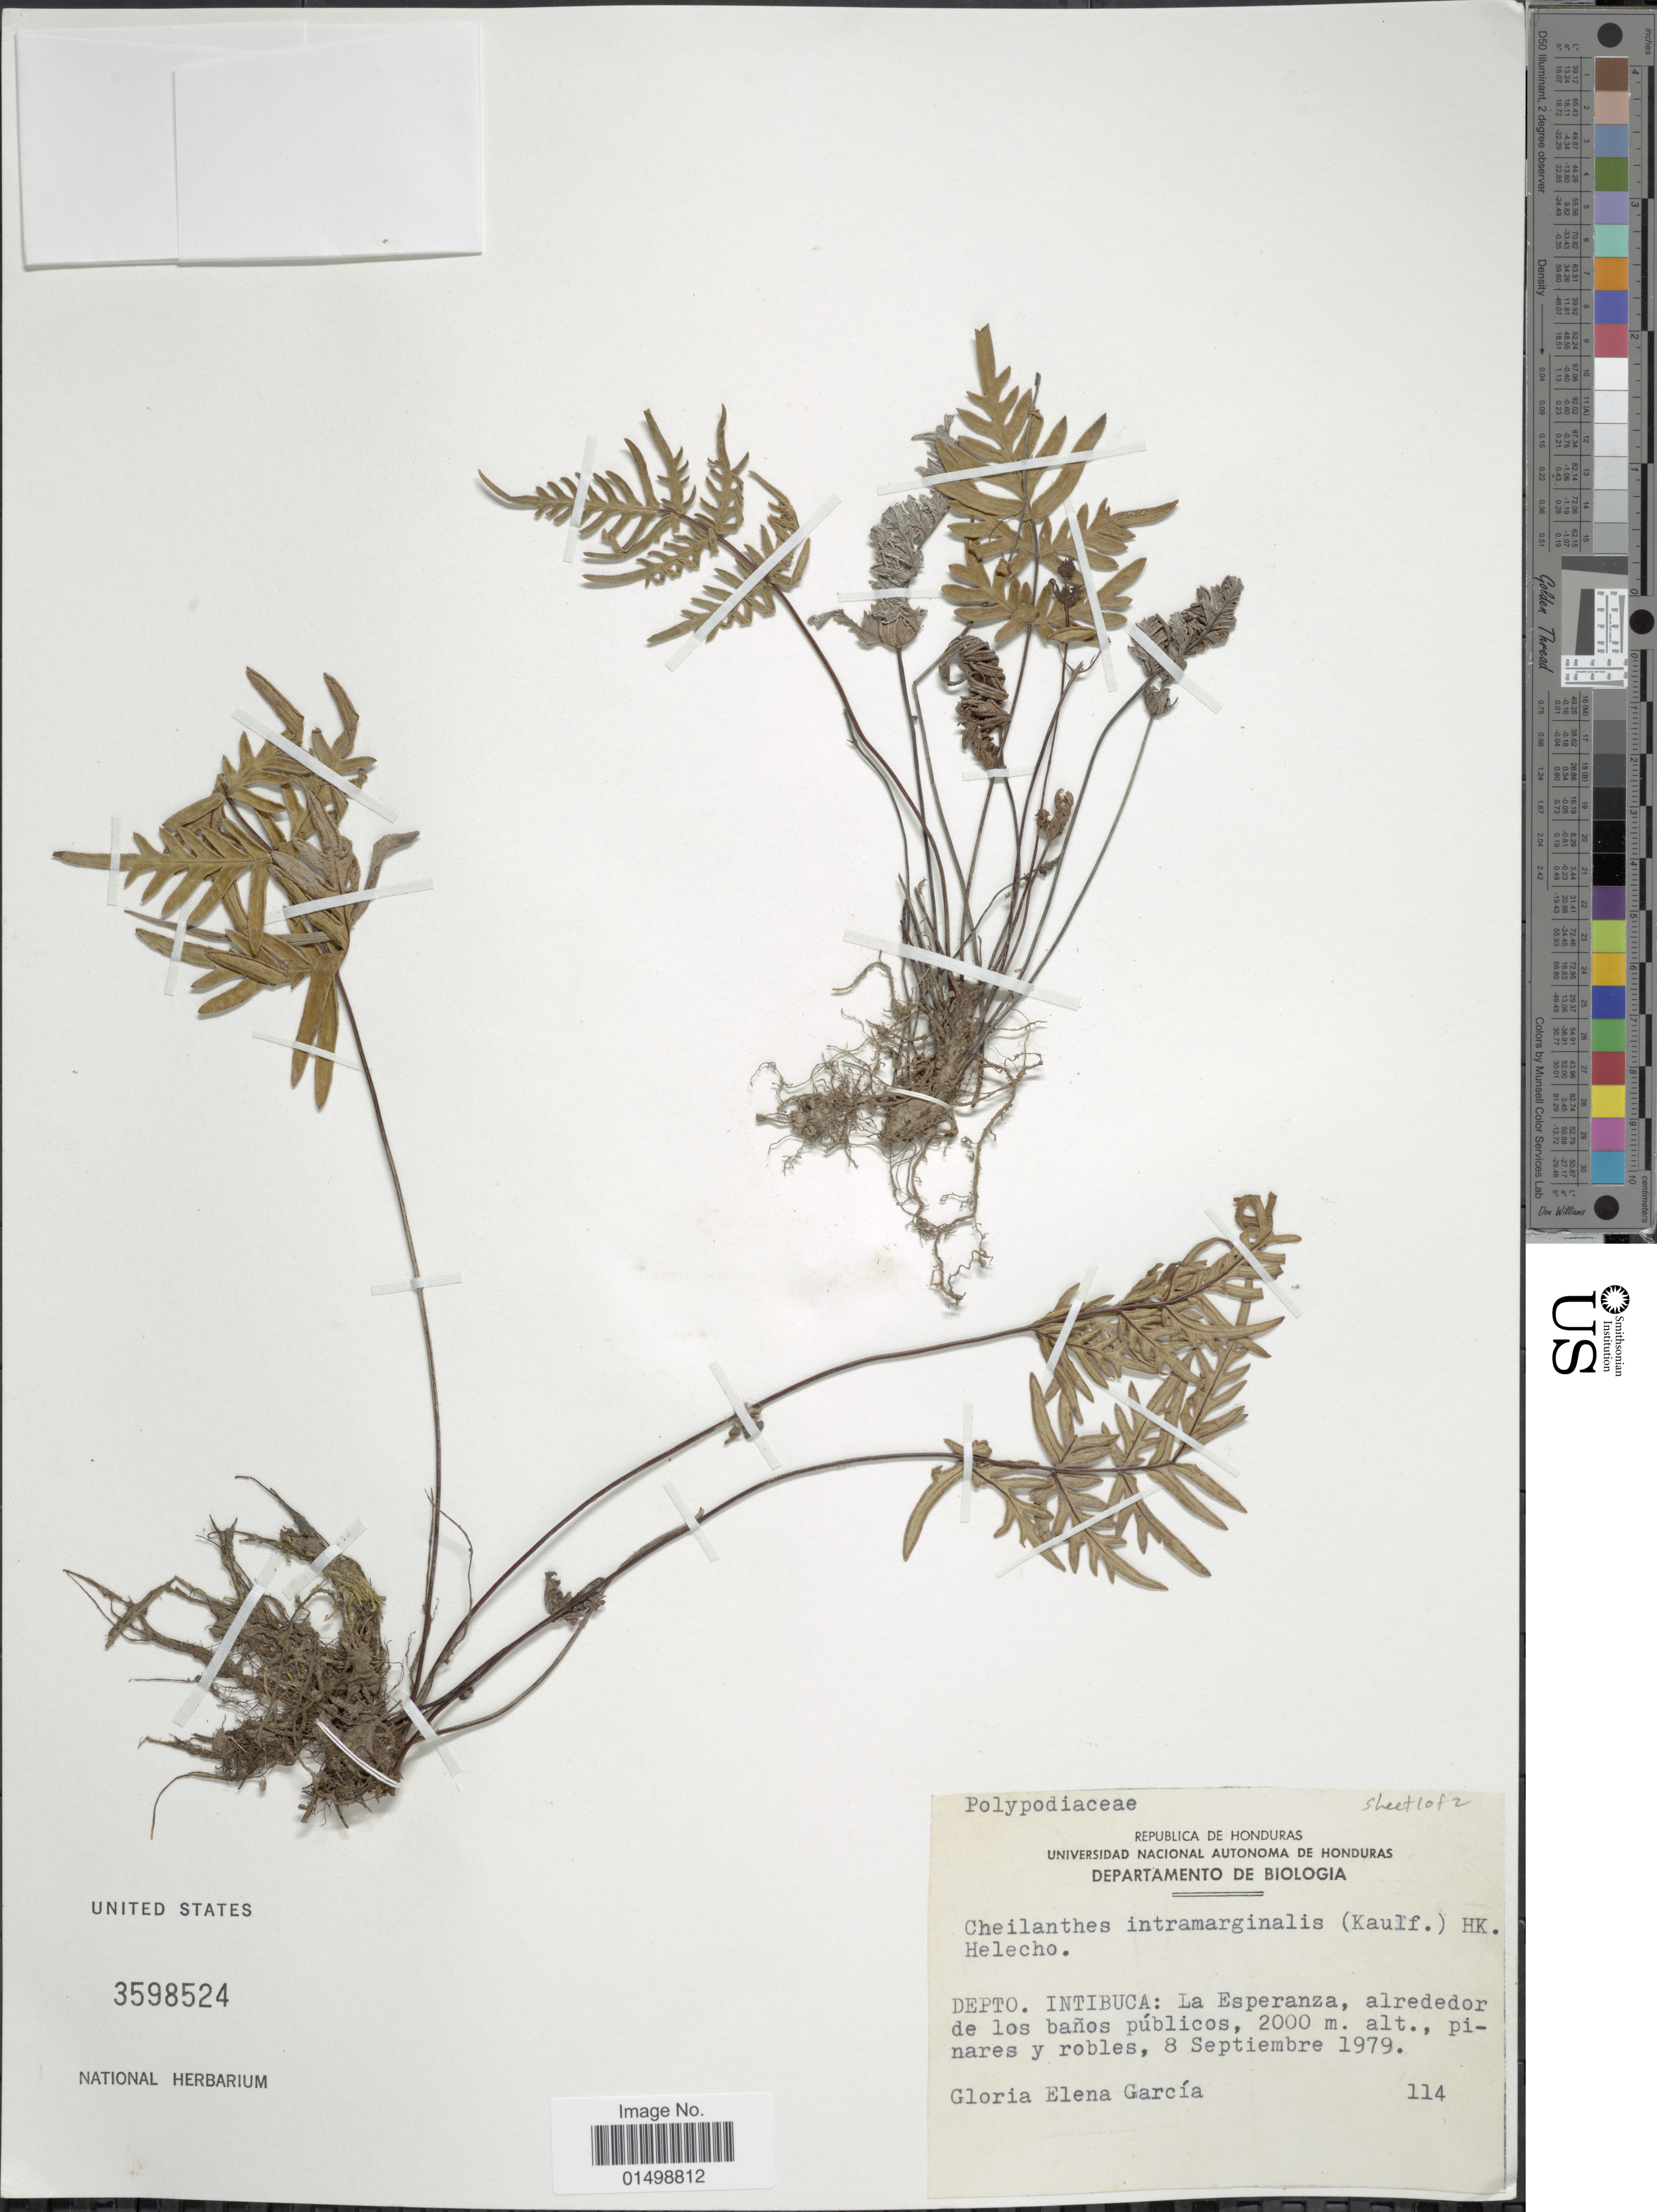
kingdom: Plantae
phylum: Tracheophyta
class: Polypodiopsida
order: Polypodiales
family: Pteridaceae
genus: Cheilanthes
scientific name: Cheilanthes intramarginalis var. intramarginalis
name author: (Kaulf.) Hook.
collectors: G. Garcia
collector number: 114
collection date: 1979-09-08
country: Honduras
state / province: Intibuca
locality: Depto Intibuca: La Esperanza, alrededor de los banos publicos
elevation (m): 2000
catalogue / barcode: US 3598524